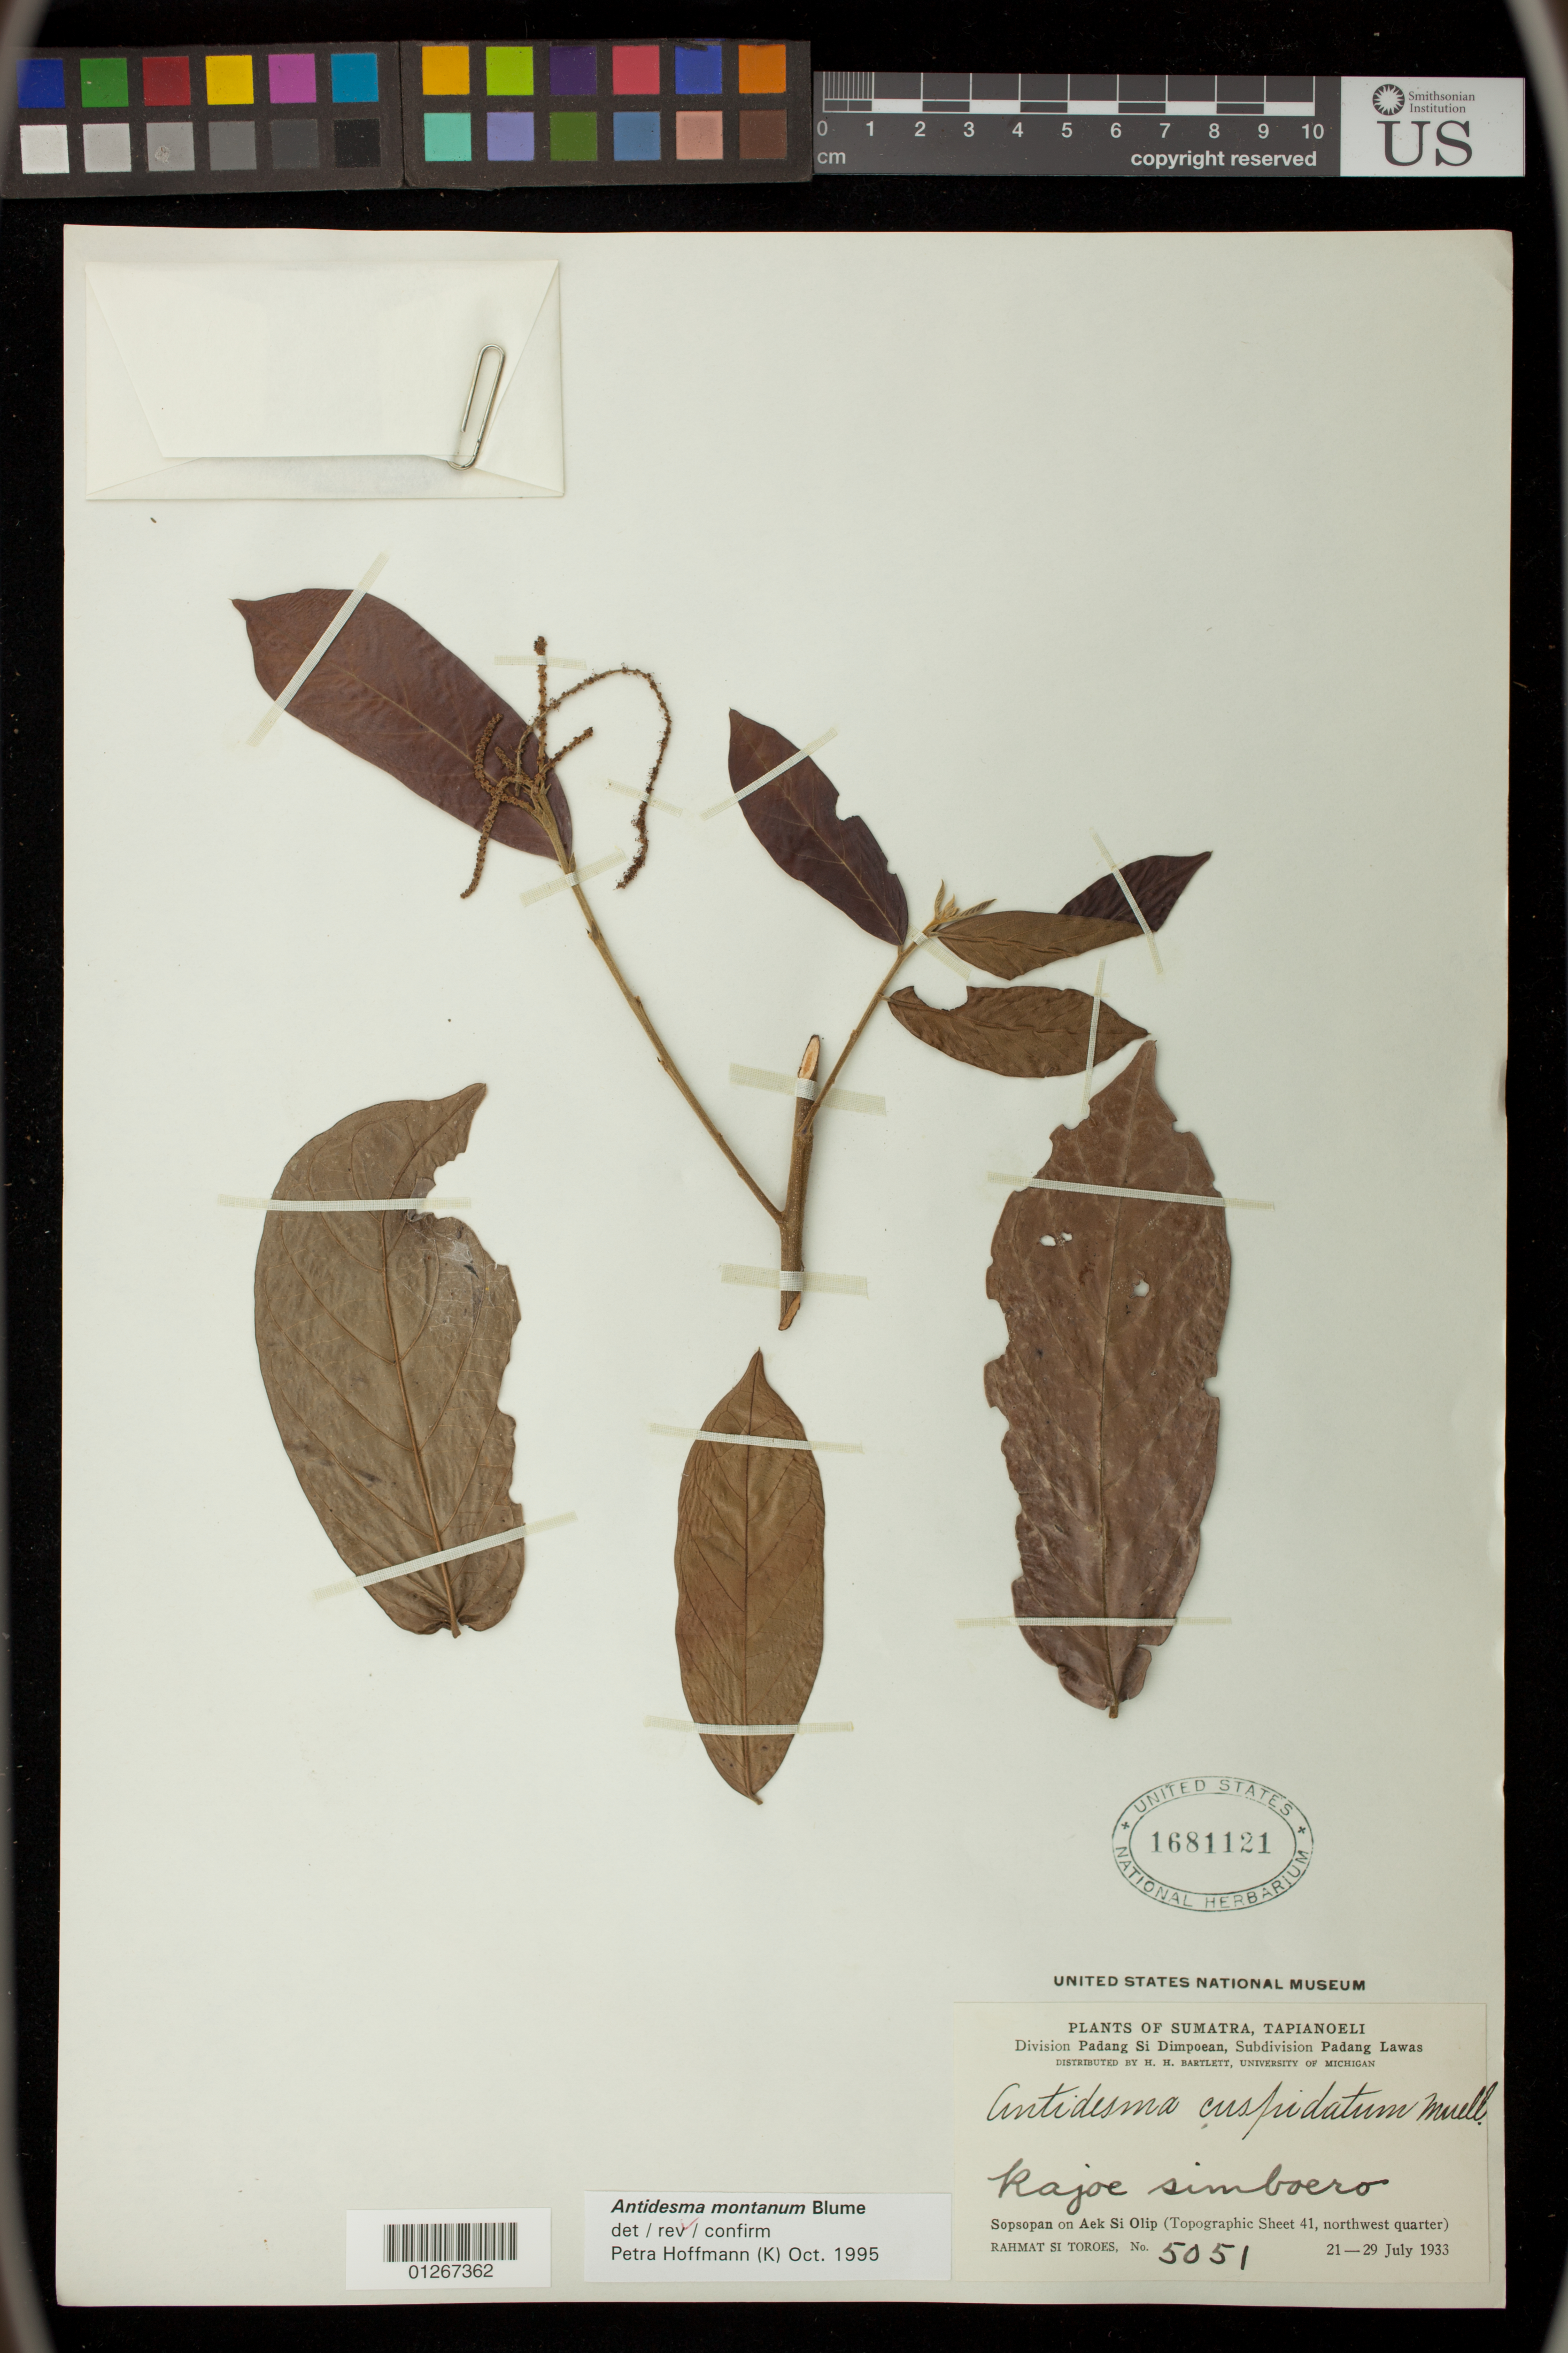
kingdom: Plantae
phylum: Tracheophyta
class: Magnoliopsida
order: Malpighiales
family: Phyllanthaceae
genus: Antidesma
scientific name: Antidesma montanum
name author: Blume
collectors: Rahmat Si Boeea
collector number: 5051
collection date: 1933-07-21/1933-07-29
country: Indonesia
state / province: Sumatra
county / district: Sumatera Utara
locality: Division: Padang Si Dimpoean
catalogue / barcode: US 1681121